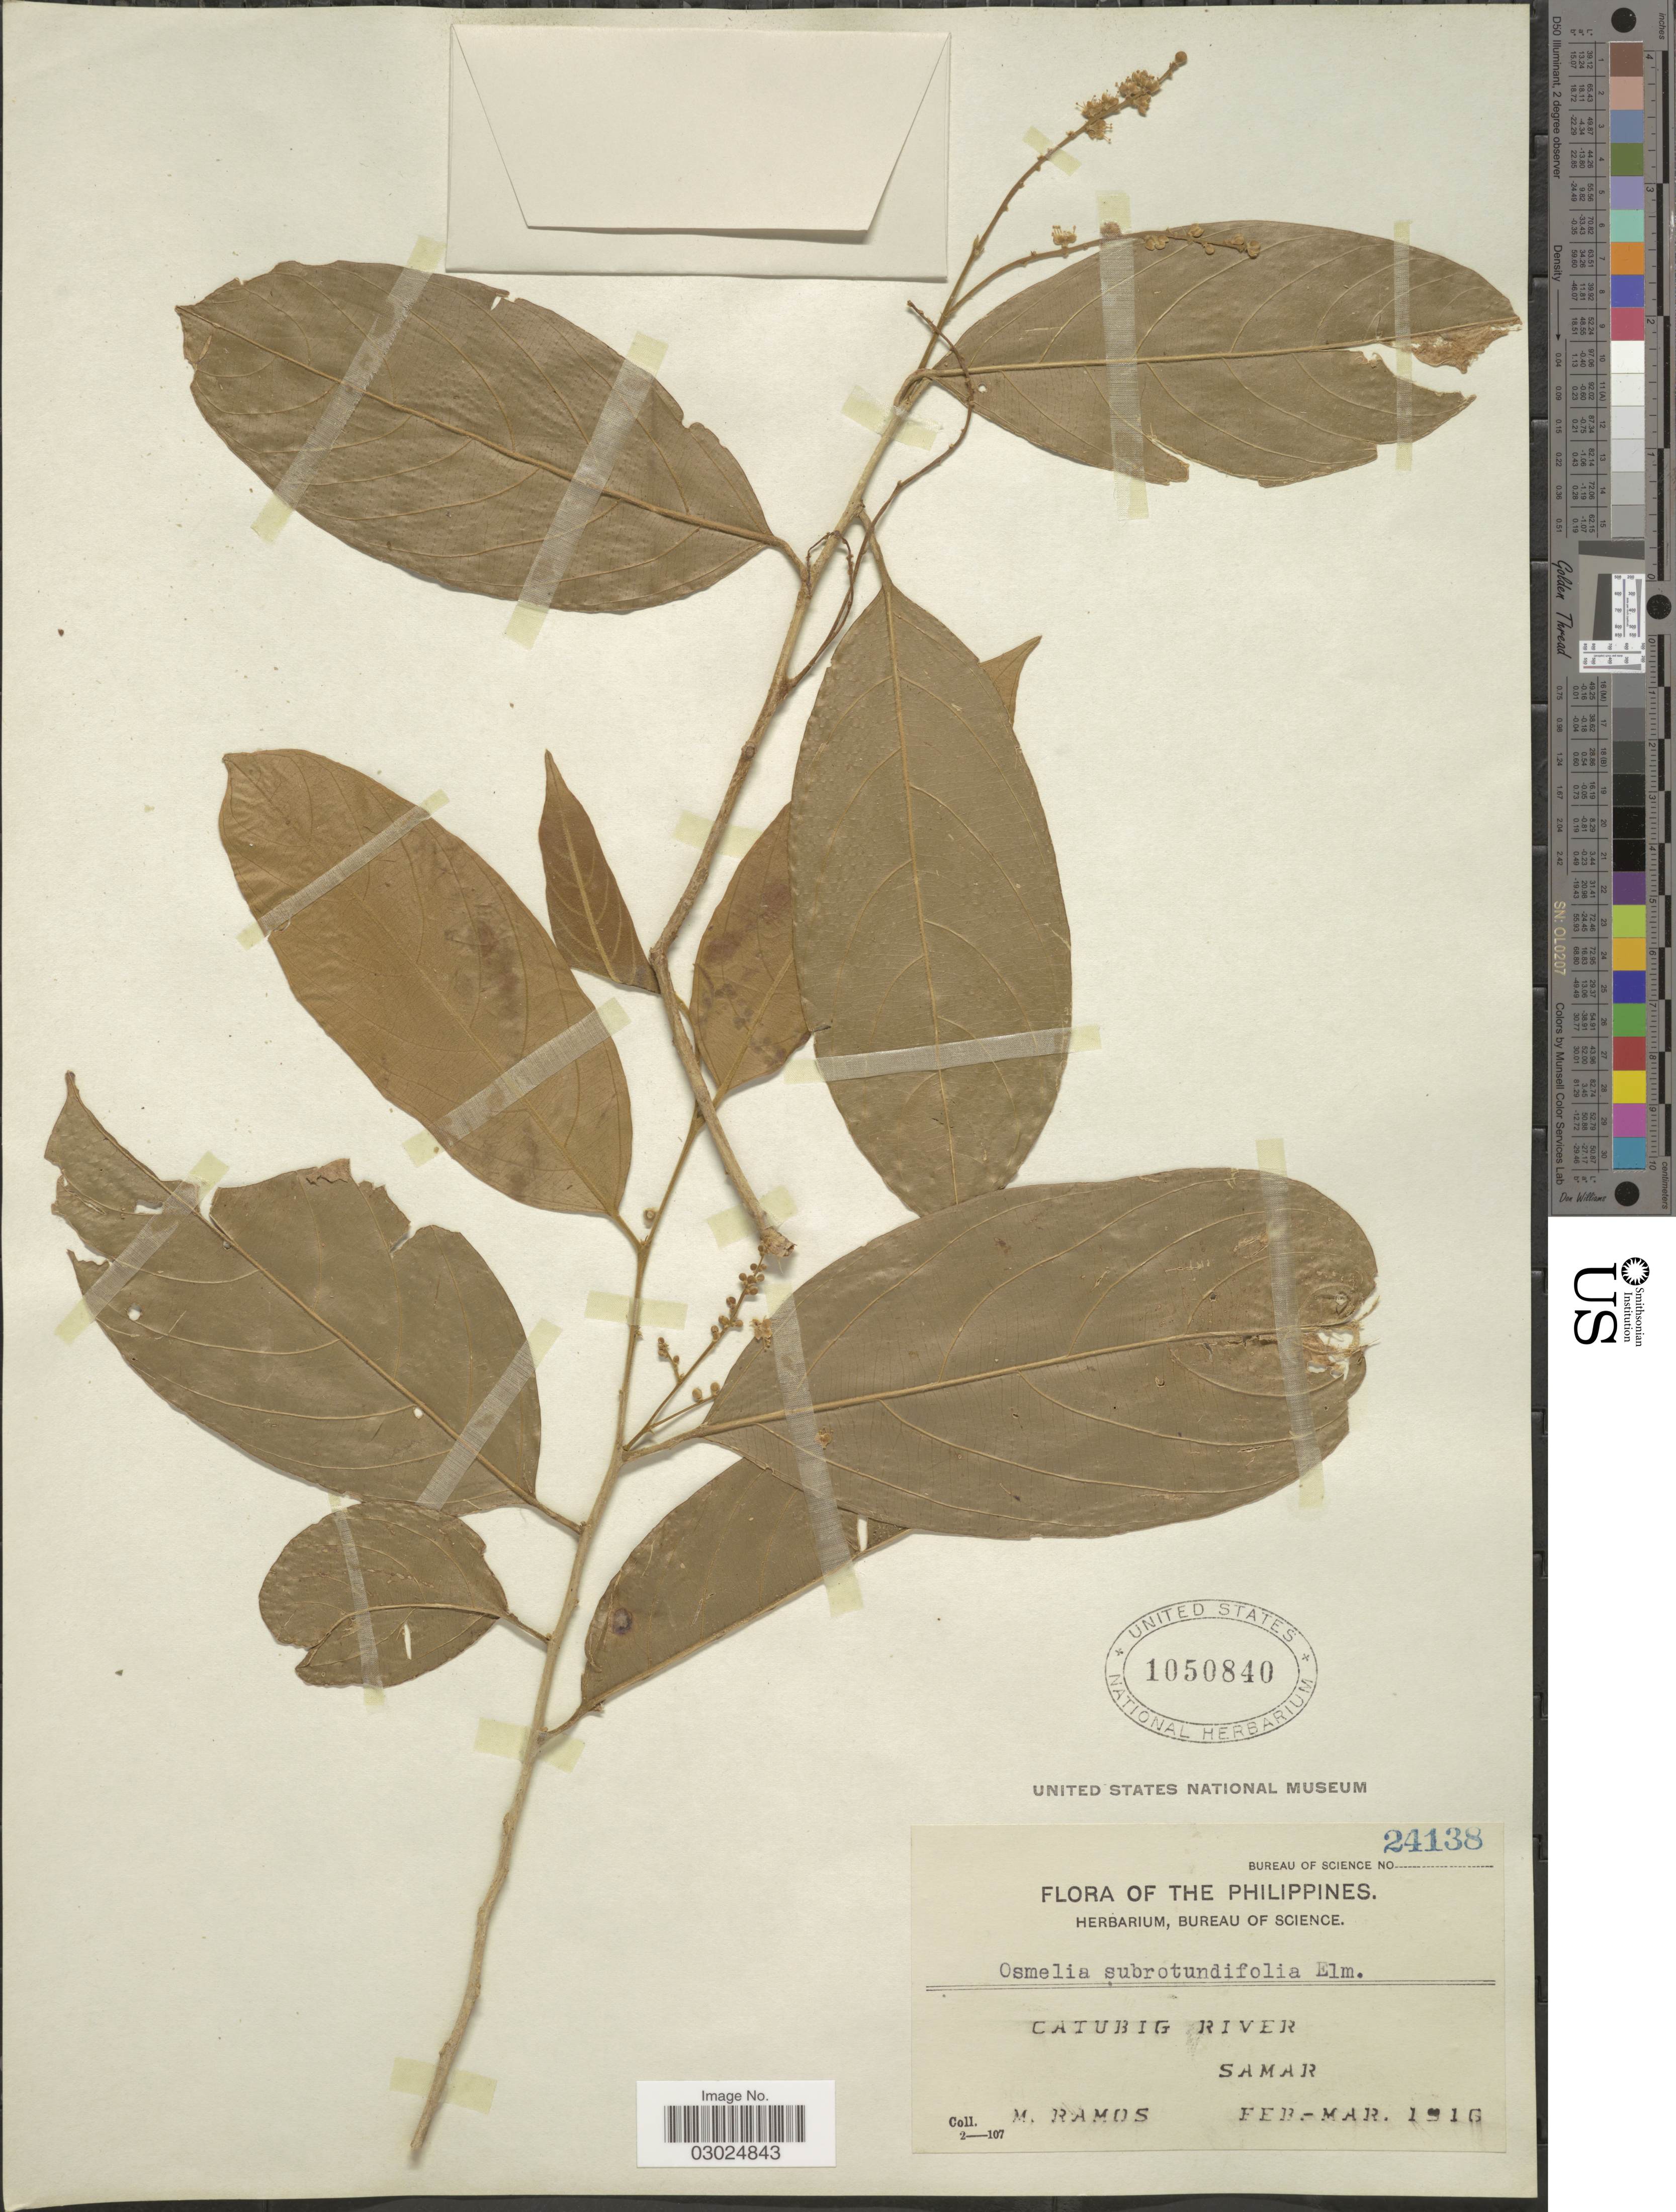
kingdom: Plantae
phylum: Tracheophyta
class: Magnoliopsida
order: Malpighiales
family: Salicaceae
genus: Osmelia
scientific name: Osmelia subrotundifolia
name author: Elmer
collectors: M. Ramos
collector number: Bureau of Science 24138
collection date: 1916-02/1916-03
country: Philippines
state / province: Eastern Visayas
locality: Catubig River, Samar.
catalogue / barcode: US 1050840